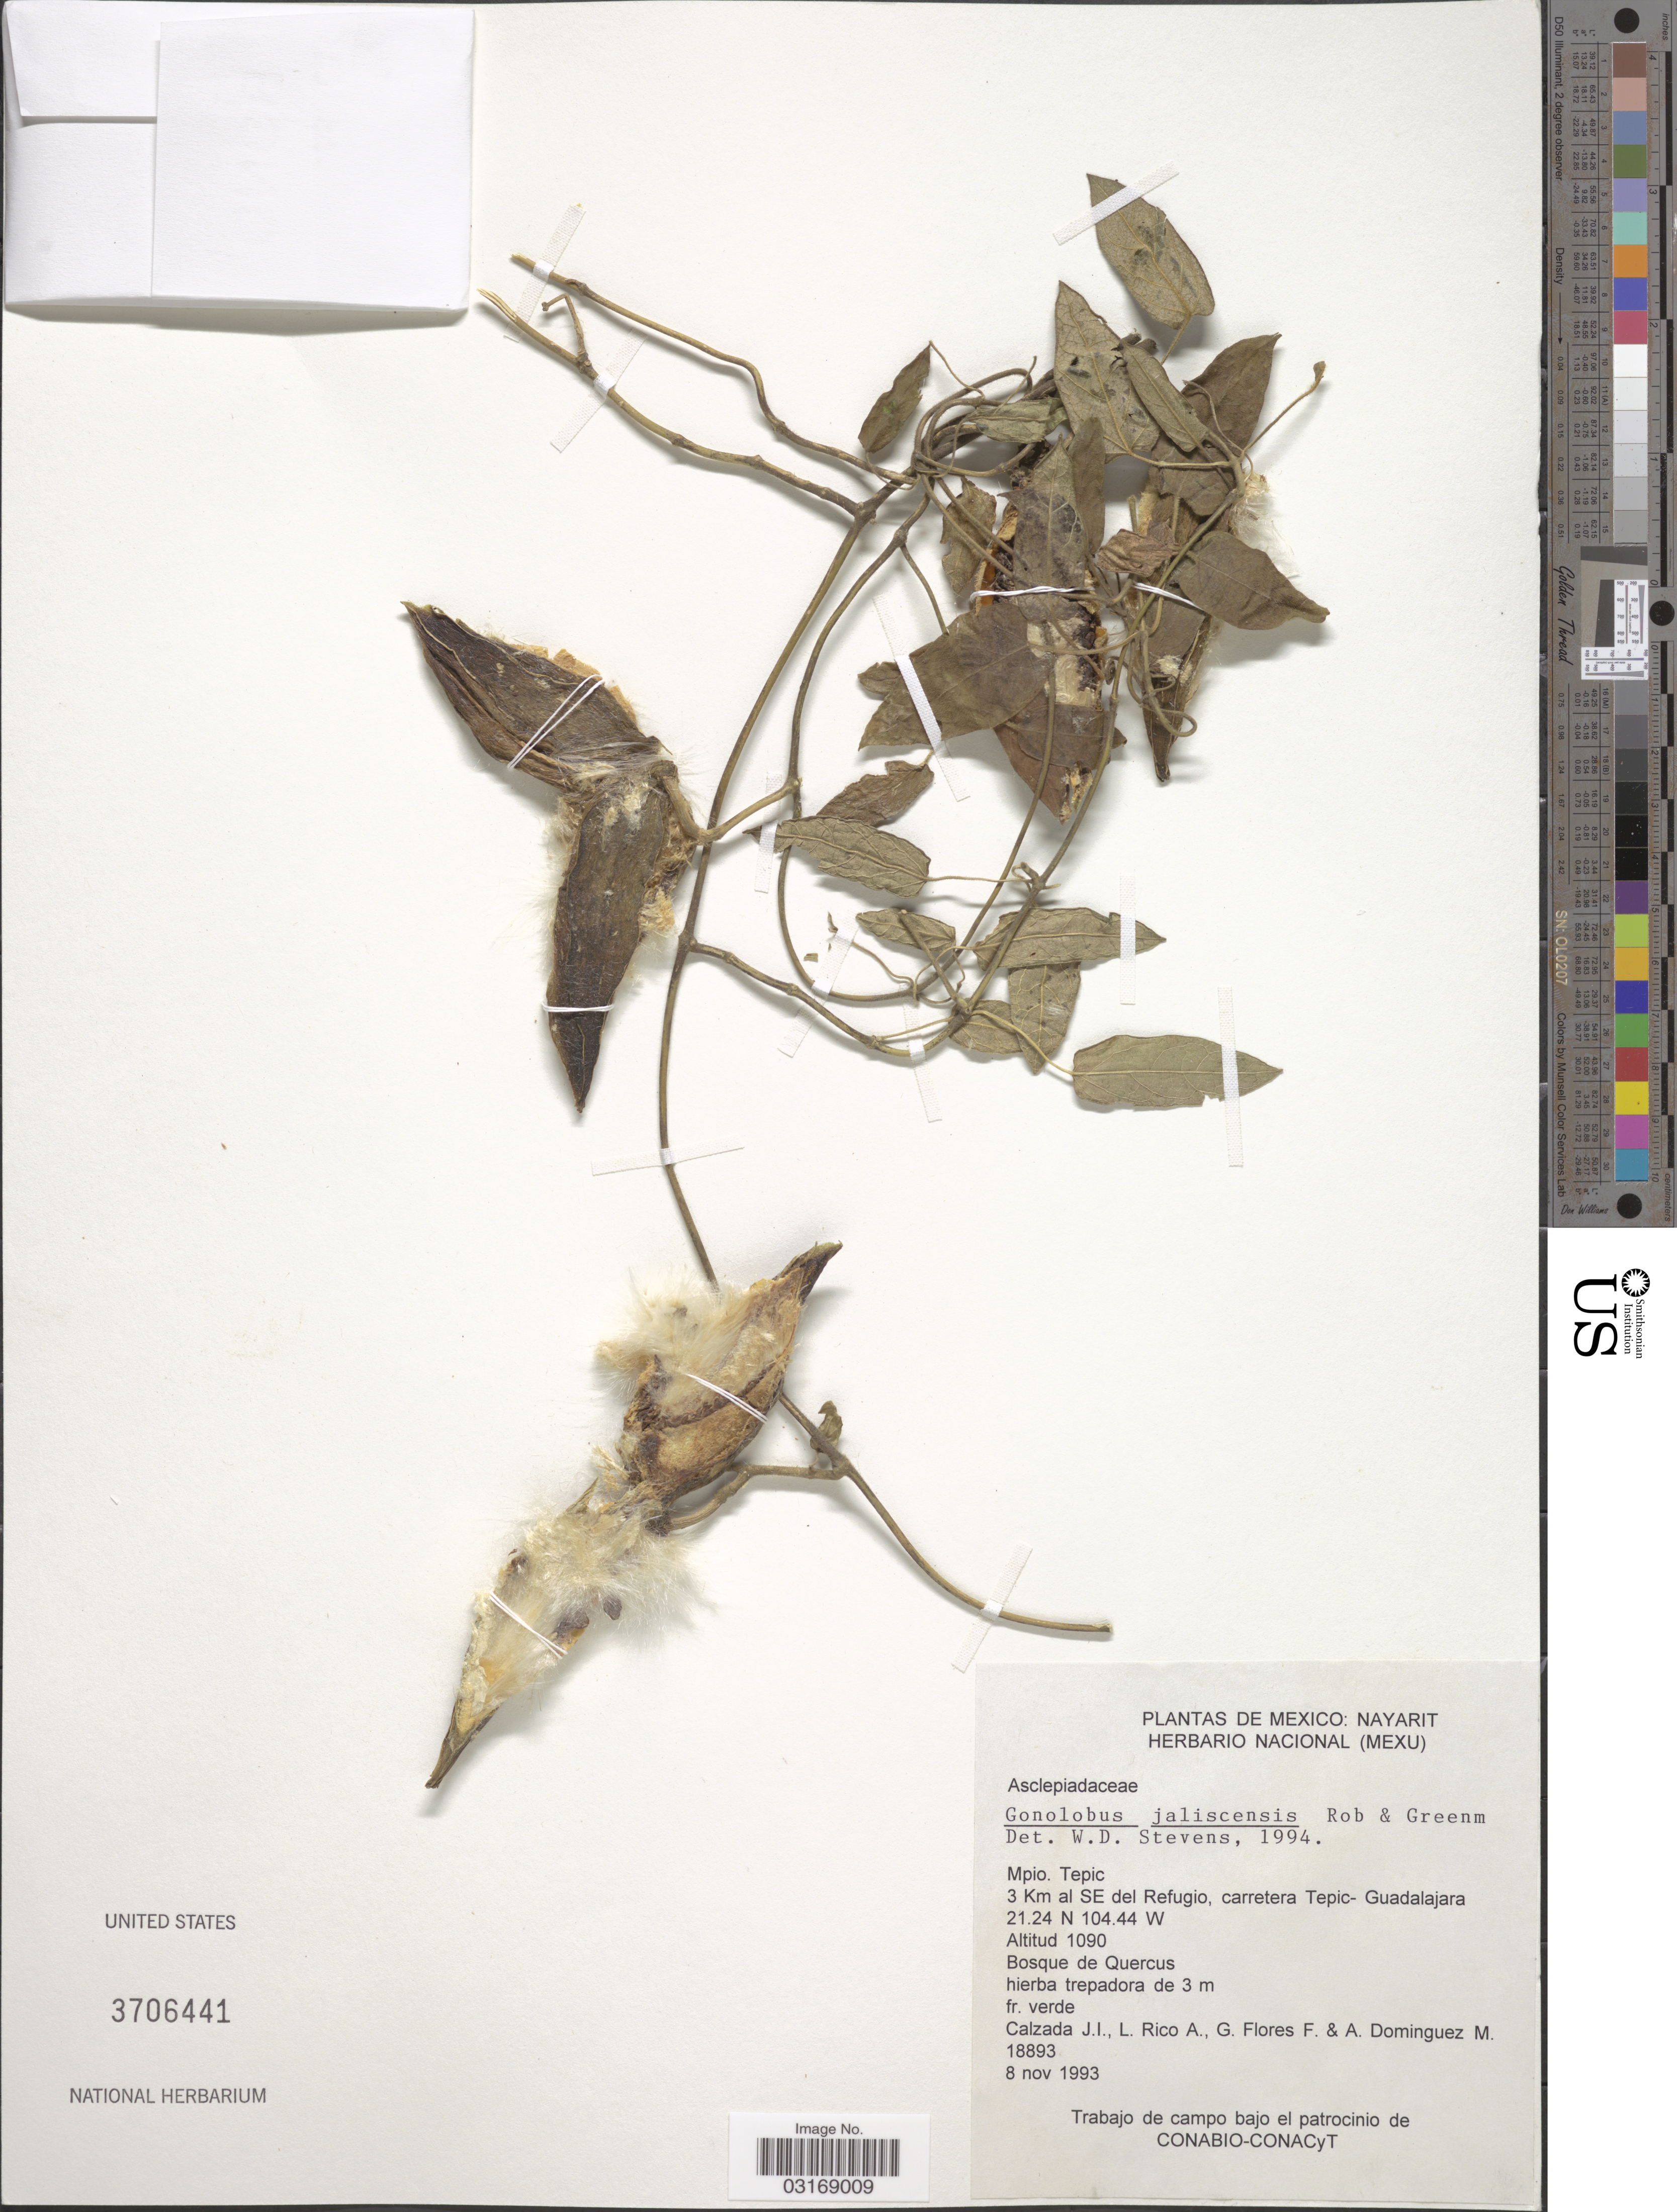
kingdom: Plantae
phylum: Tracheophyta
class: Magnoliopsida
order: Gentianales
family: Apocynaceae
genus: Gonolobus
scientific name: Gonolobus jaliscensis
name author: B.L. Rob. & Greenm.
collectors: J. I. Calzada, M. Rico Arce, G. Flores F. & A. Dominguez M.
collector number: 18893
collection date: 1993-11-08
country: Mexico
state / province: Nayarit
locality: Mpio. Tepic. 3 Km al SE del Refugio, carretera Tepic- Guadalajara.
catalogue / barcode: US 3706441